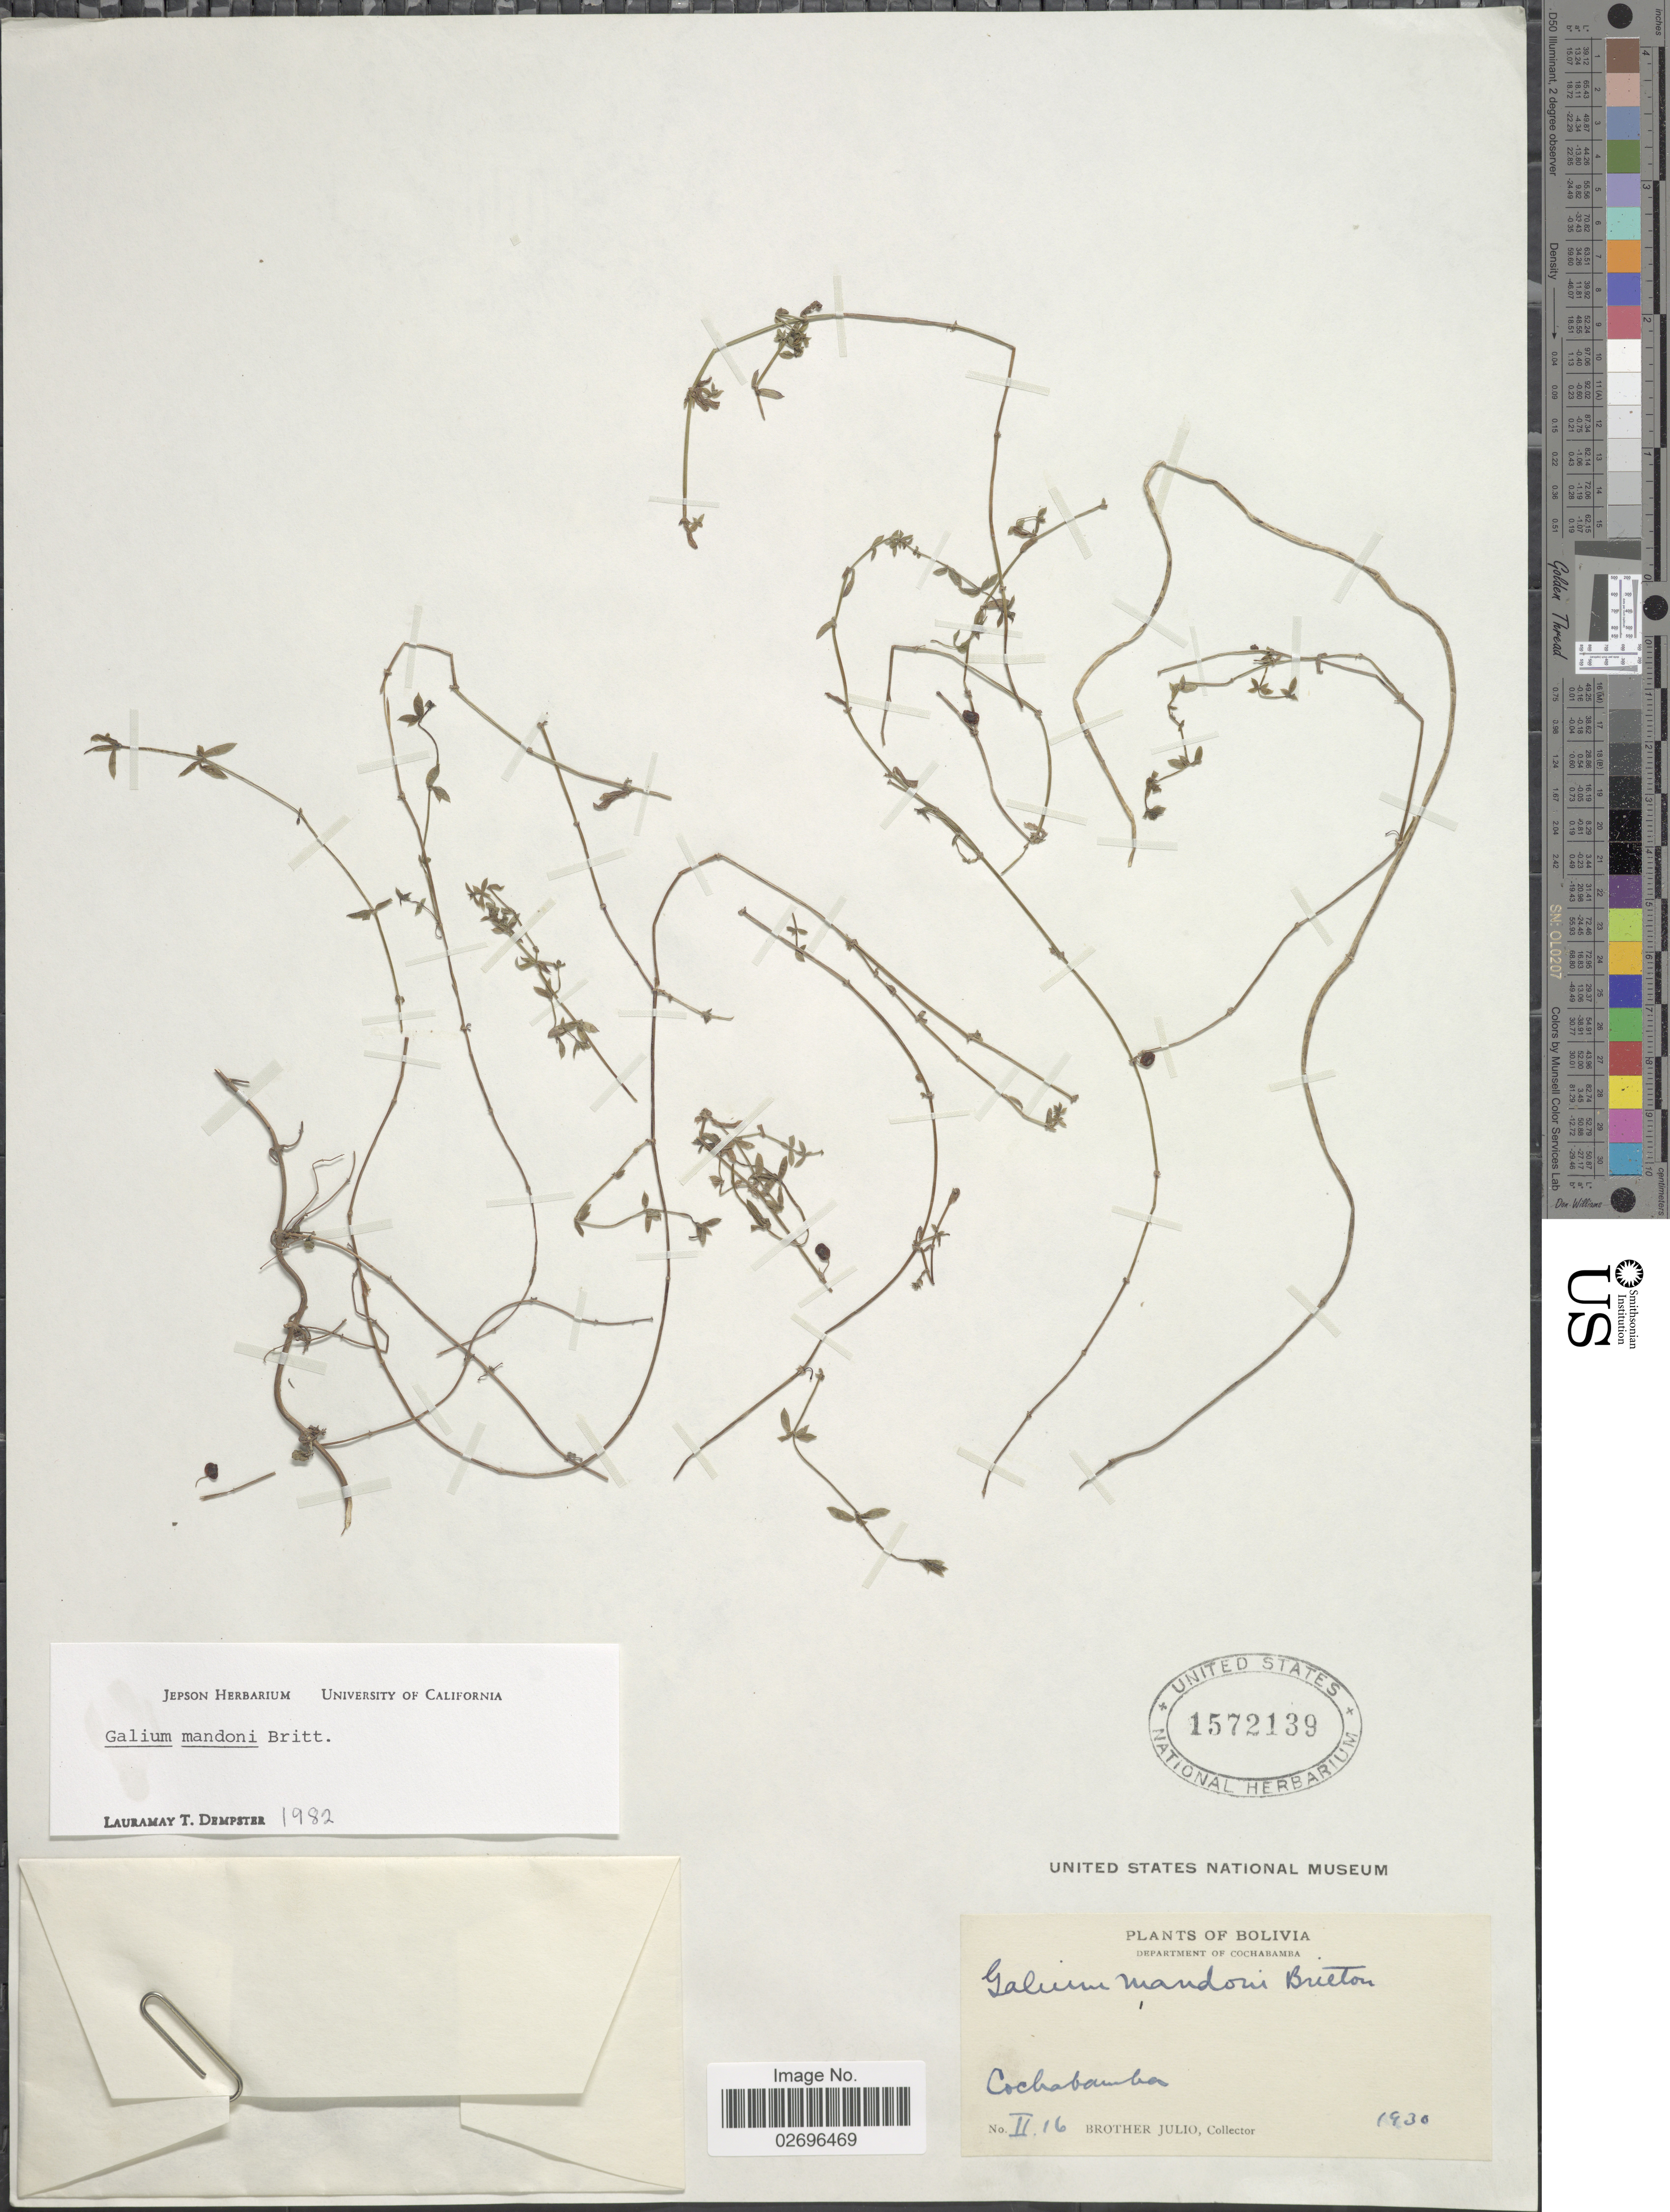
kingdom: Plantae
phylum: Tracheophyta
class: Magnoliopsida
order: Gentianales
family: Rubiaceae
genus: Galium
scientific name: Galium mandonii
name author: Britton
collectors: Bro. Julio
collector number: II. 16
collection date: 1930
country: Bolivia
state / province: Cochabamba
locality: Department of Cochabamba, Cochabamba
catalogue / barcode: US 1572139